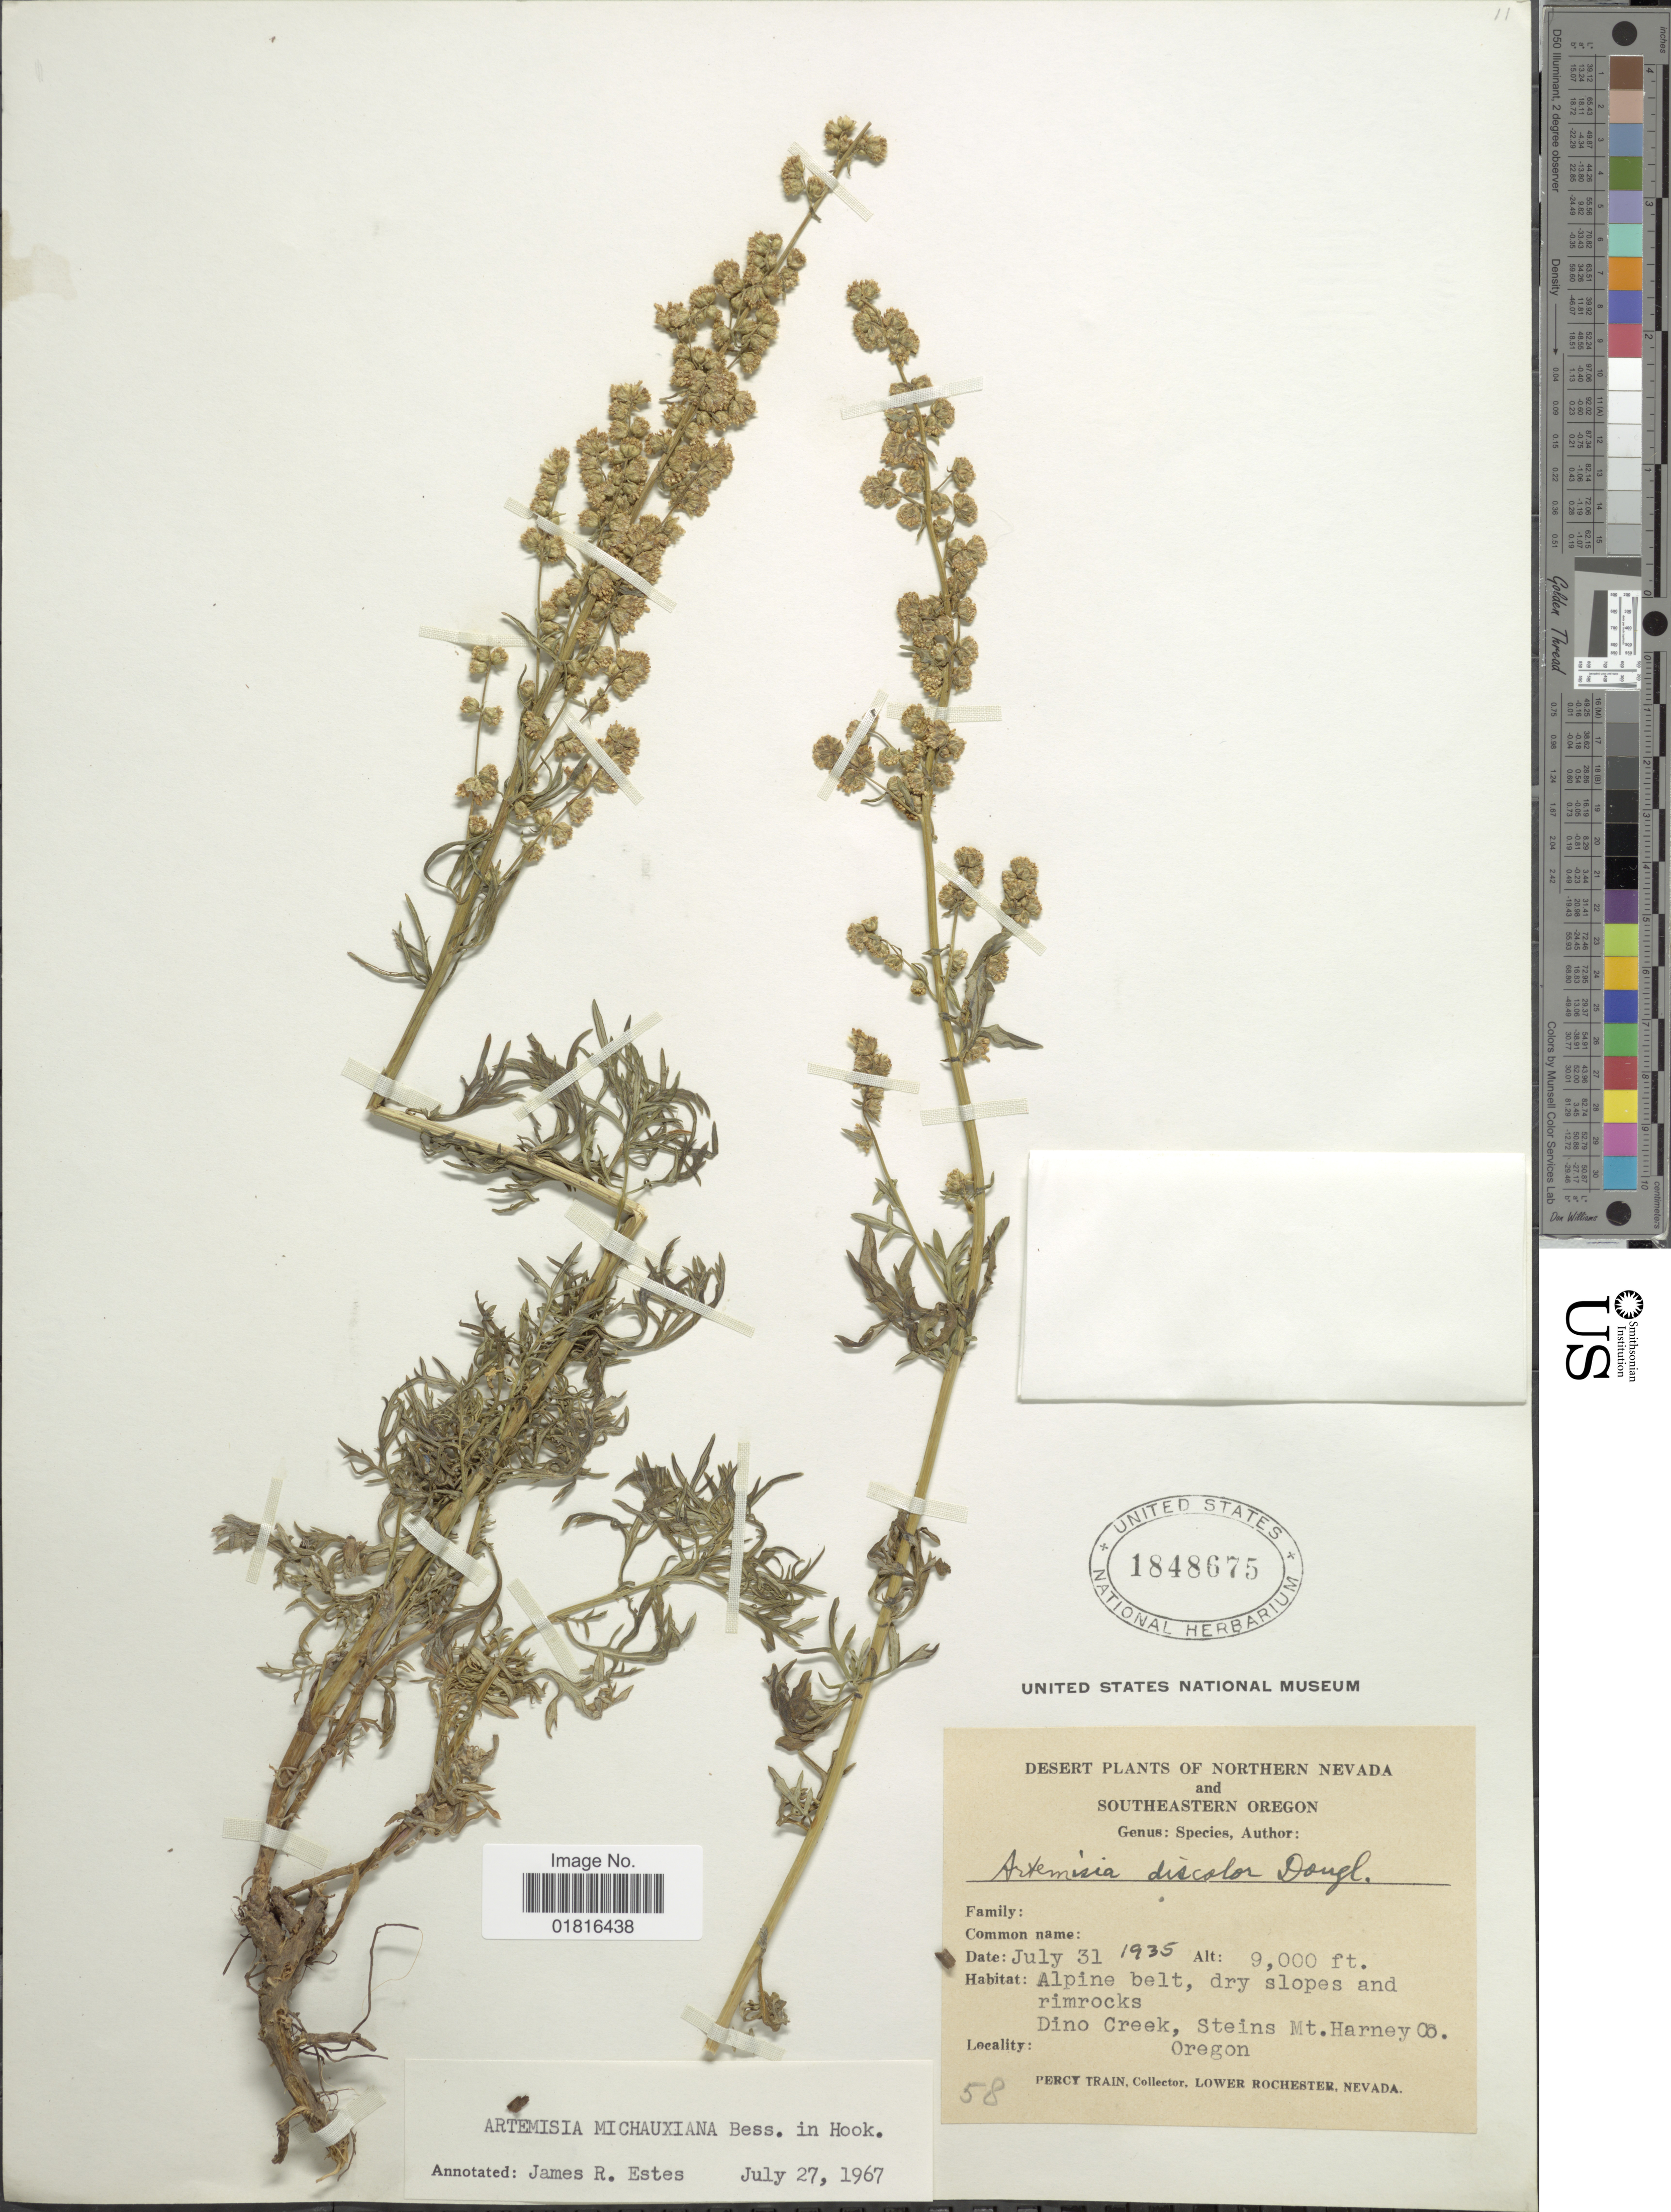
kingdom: Plantae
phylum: Tracheophyta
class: Magnoliopsida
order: Asterales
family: Asteraceae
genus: Artemisia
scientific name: Artemisia michauxiana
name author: Besser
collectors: P. Train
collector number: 58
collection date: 1935-07-31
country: United States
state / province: Oregon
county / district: Harney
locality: Desert, Northern nevada and Southeastern Oregon, Alpine belt, dry slopes and rimrocks, Dino Creek, Steins Mt Harney Co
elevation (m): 2743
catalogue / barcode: US 1848675